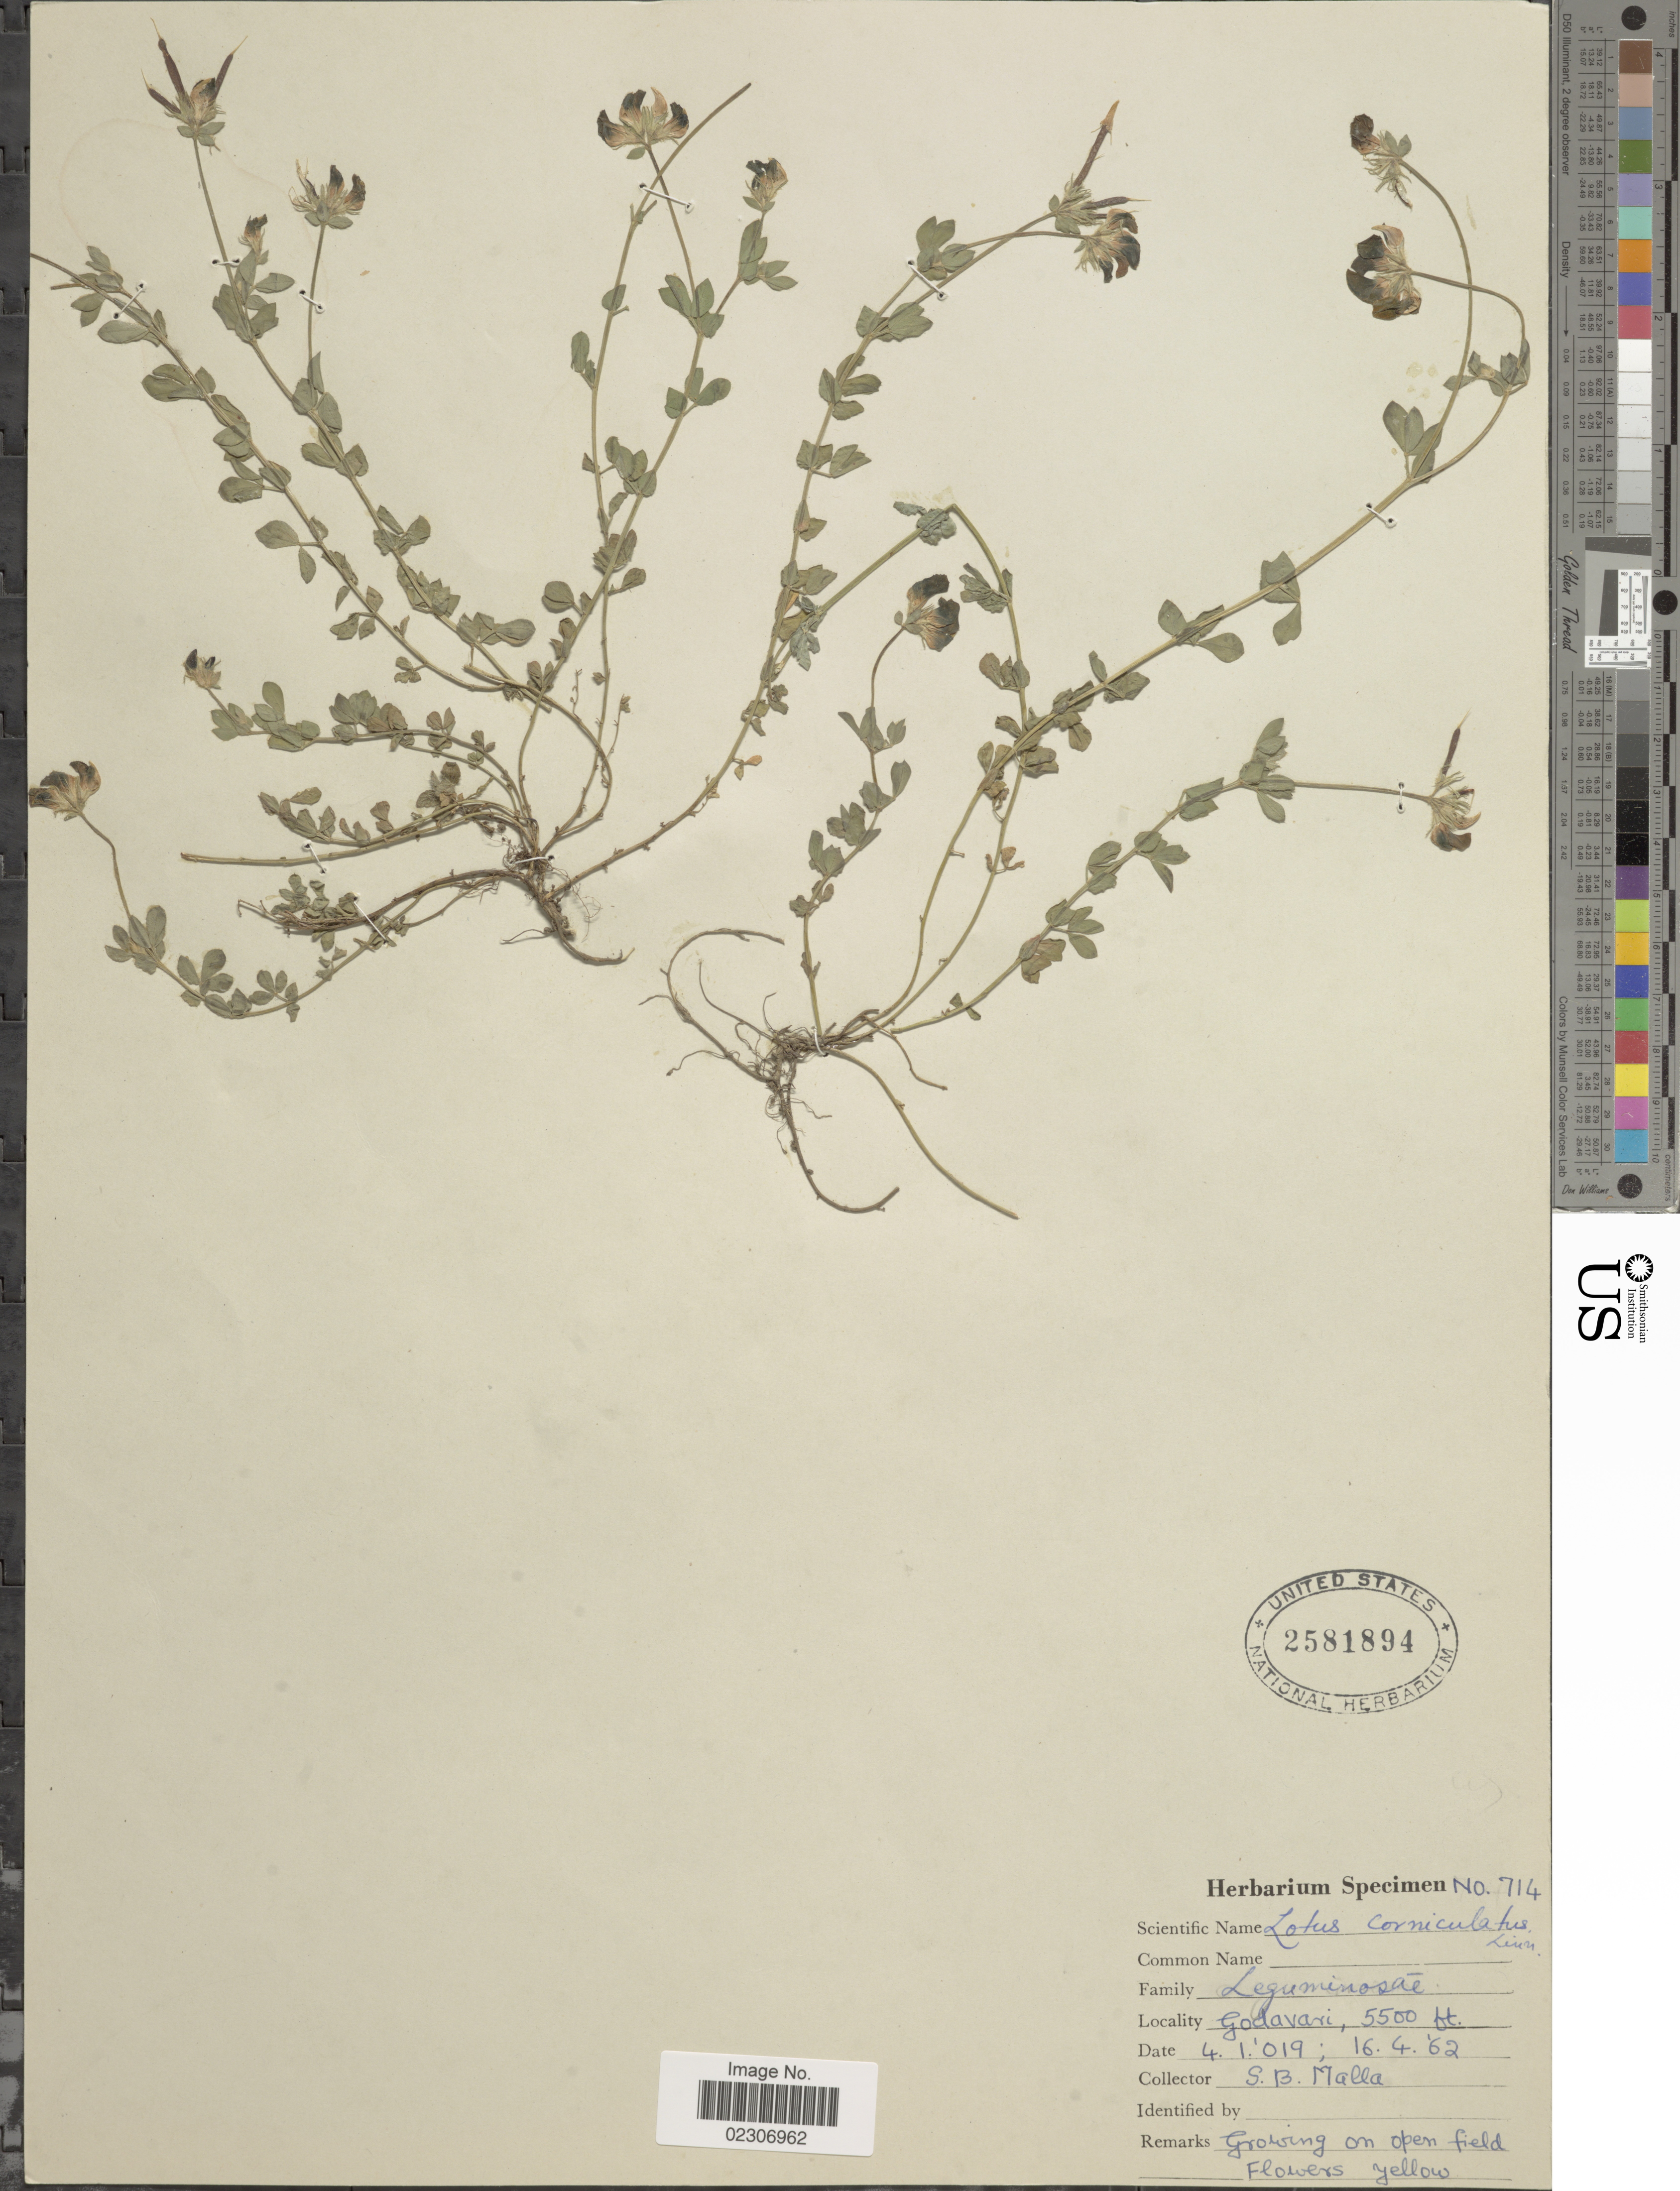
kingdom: Plantae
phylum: Tracheophyta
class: Magnoliopsida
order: Fabales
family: Fabaceae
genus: Lotus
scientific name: Lotus corniculatus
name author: L.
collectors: S. Malla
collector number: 714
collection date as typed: Transcribed d/m/y: 4/1/62 to 16/4/62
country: India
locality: Godavari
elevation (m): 1676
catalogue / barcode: US 2581894